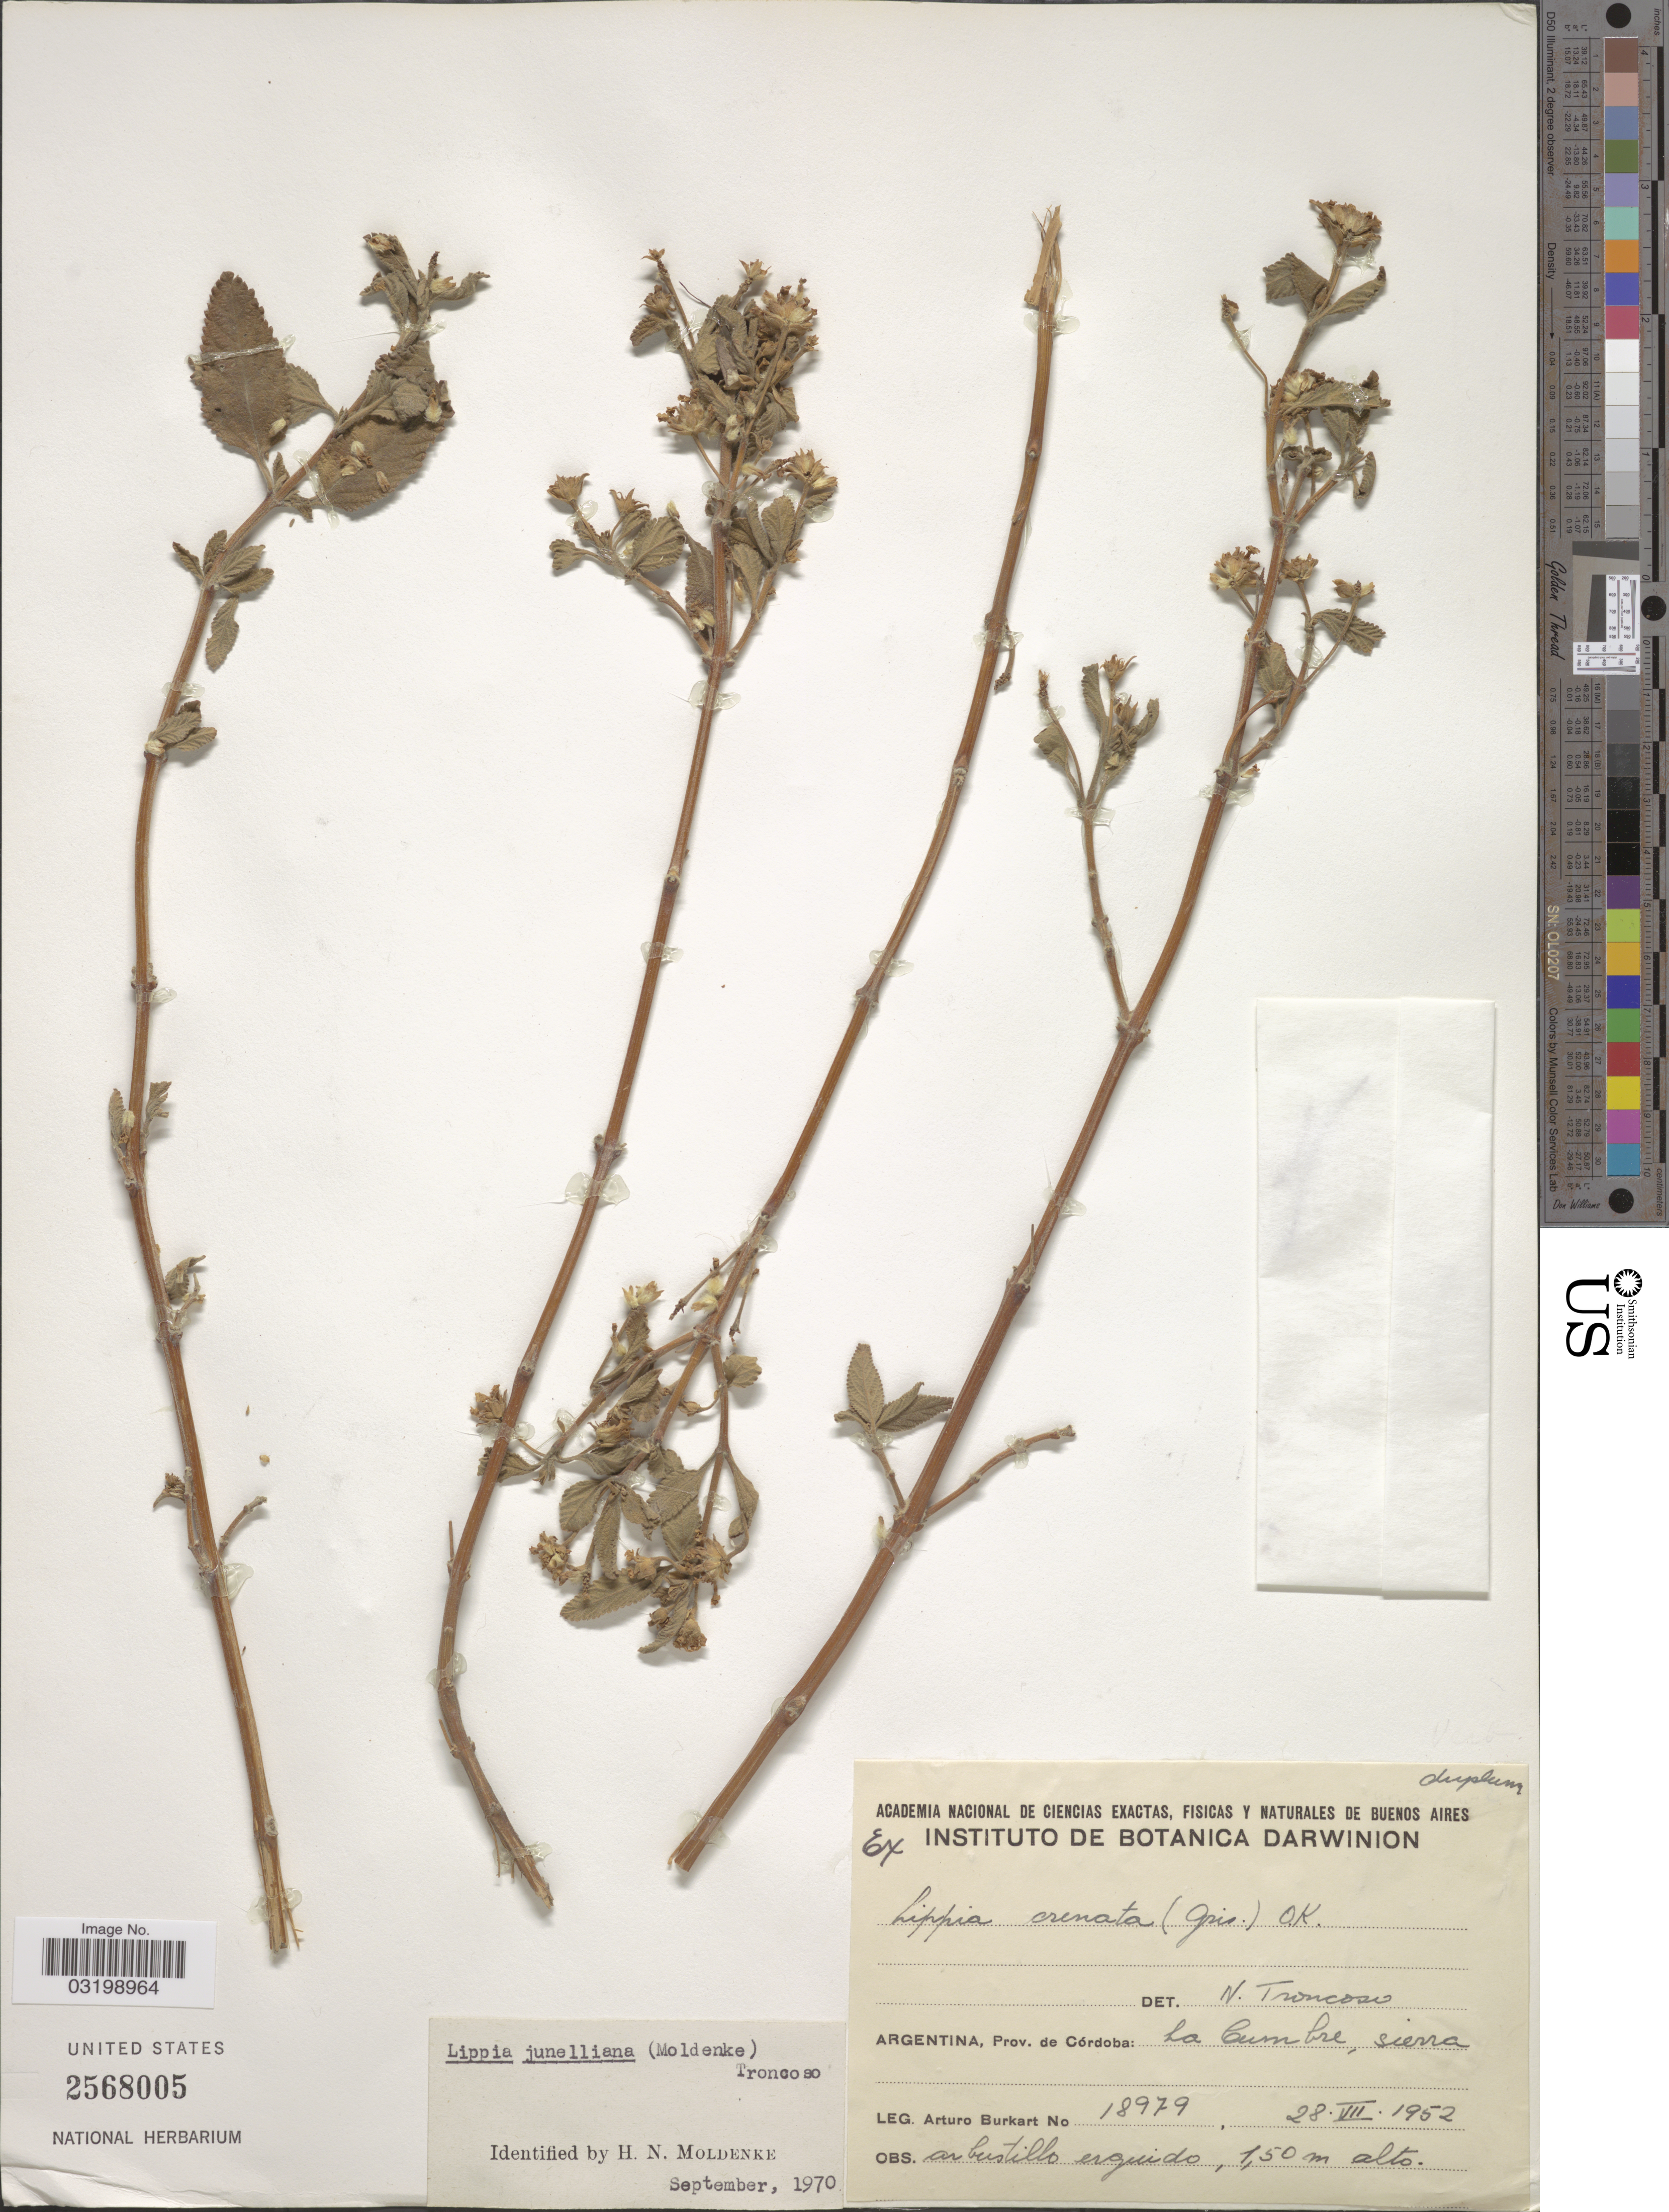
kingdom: Plantae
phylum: Tracheophyta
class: Magnoliopsida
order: Lamiales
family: Verbenaceae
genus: Lippia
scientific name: Lippia junelliana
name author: (Moldenke) Tronc.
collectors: A. E. Burkart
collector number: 18979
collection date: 1952-07-28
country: Argentina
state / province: Cordoba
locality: La Cumbre, sierra.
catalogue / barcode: US 2568005